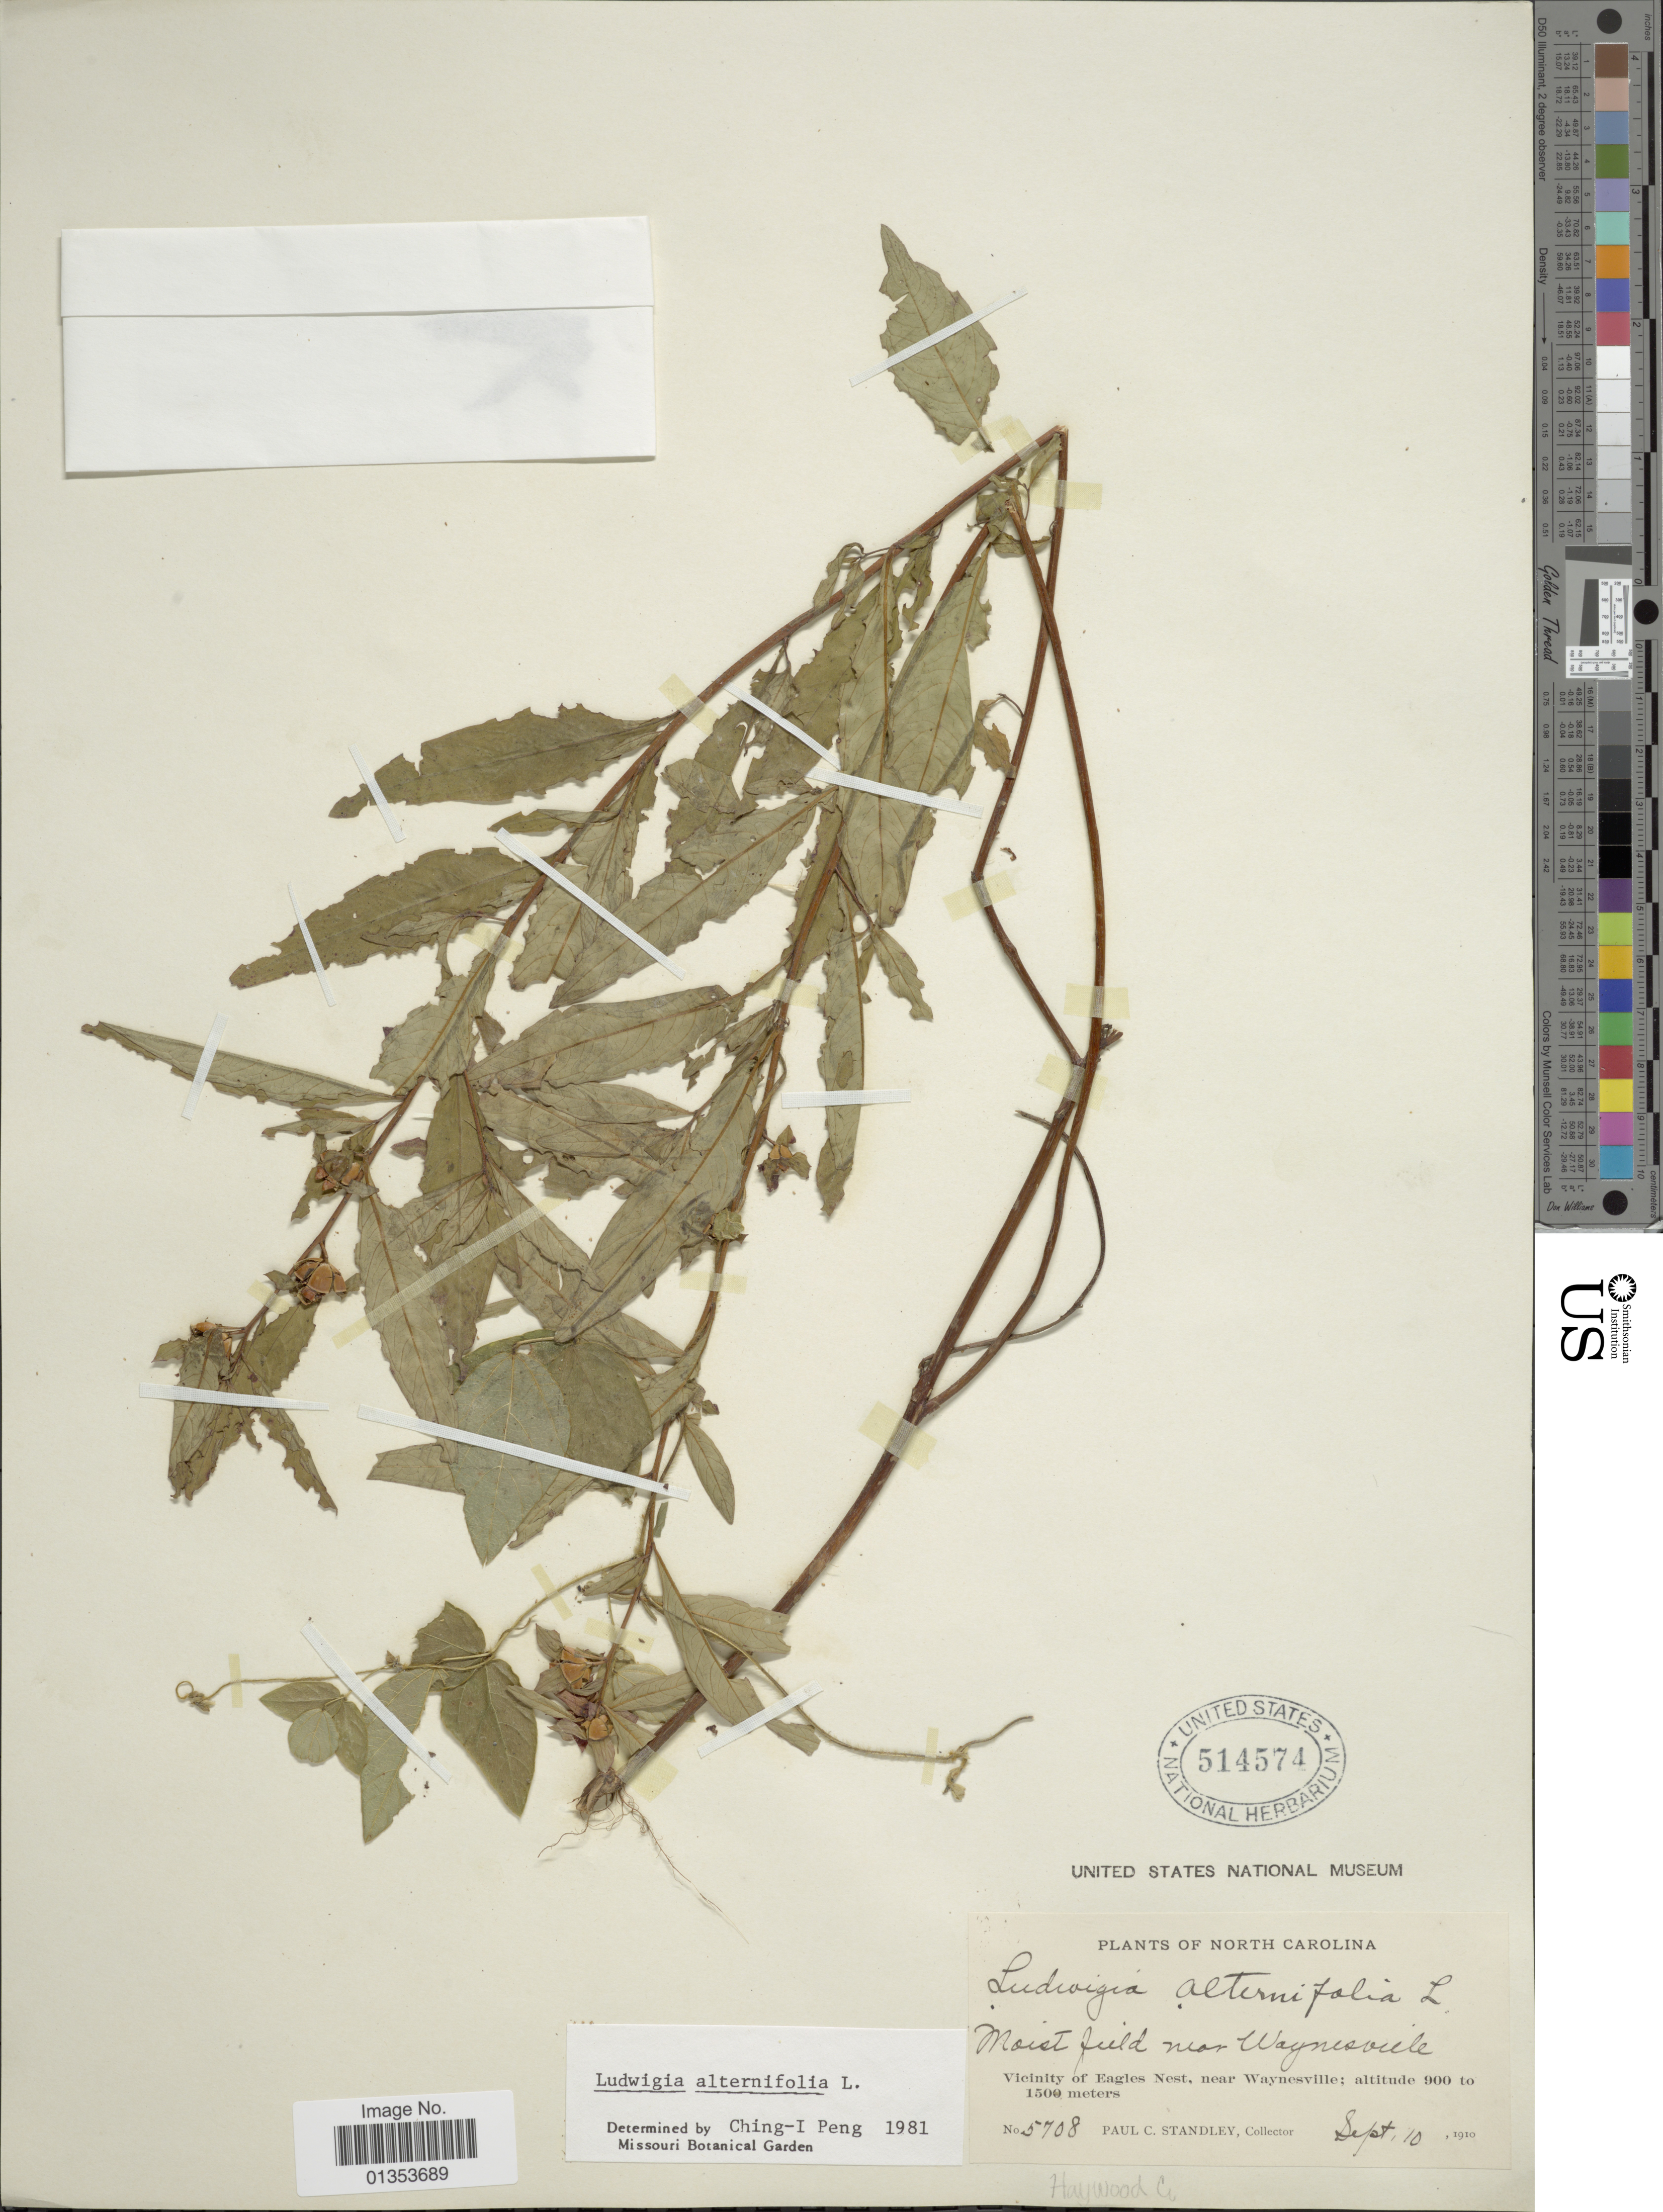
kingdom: Plantae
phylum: Tracheophyta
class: Magnoliopsida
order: Myrtales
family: Onagraceae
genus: Ludwigia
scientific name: Ludwigia alternifolia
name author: L.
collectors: P. C. Standley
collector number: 5708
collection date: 1910-09-10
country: United States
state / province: North Carolina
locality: Moist field near Waynesville, Vicinity of Eagles Nest, near Waynesville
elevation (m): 900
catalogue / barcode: US 514574